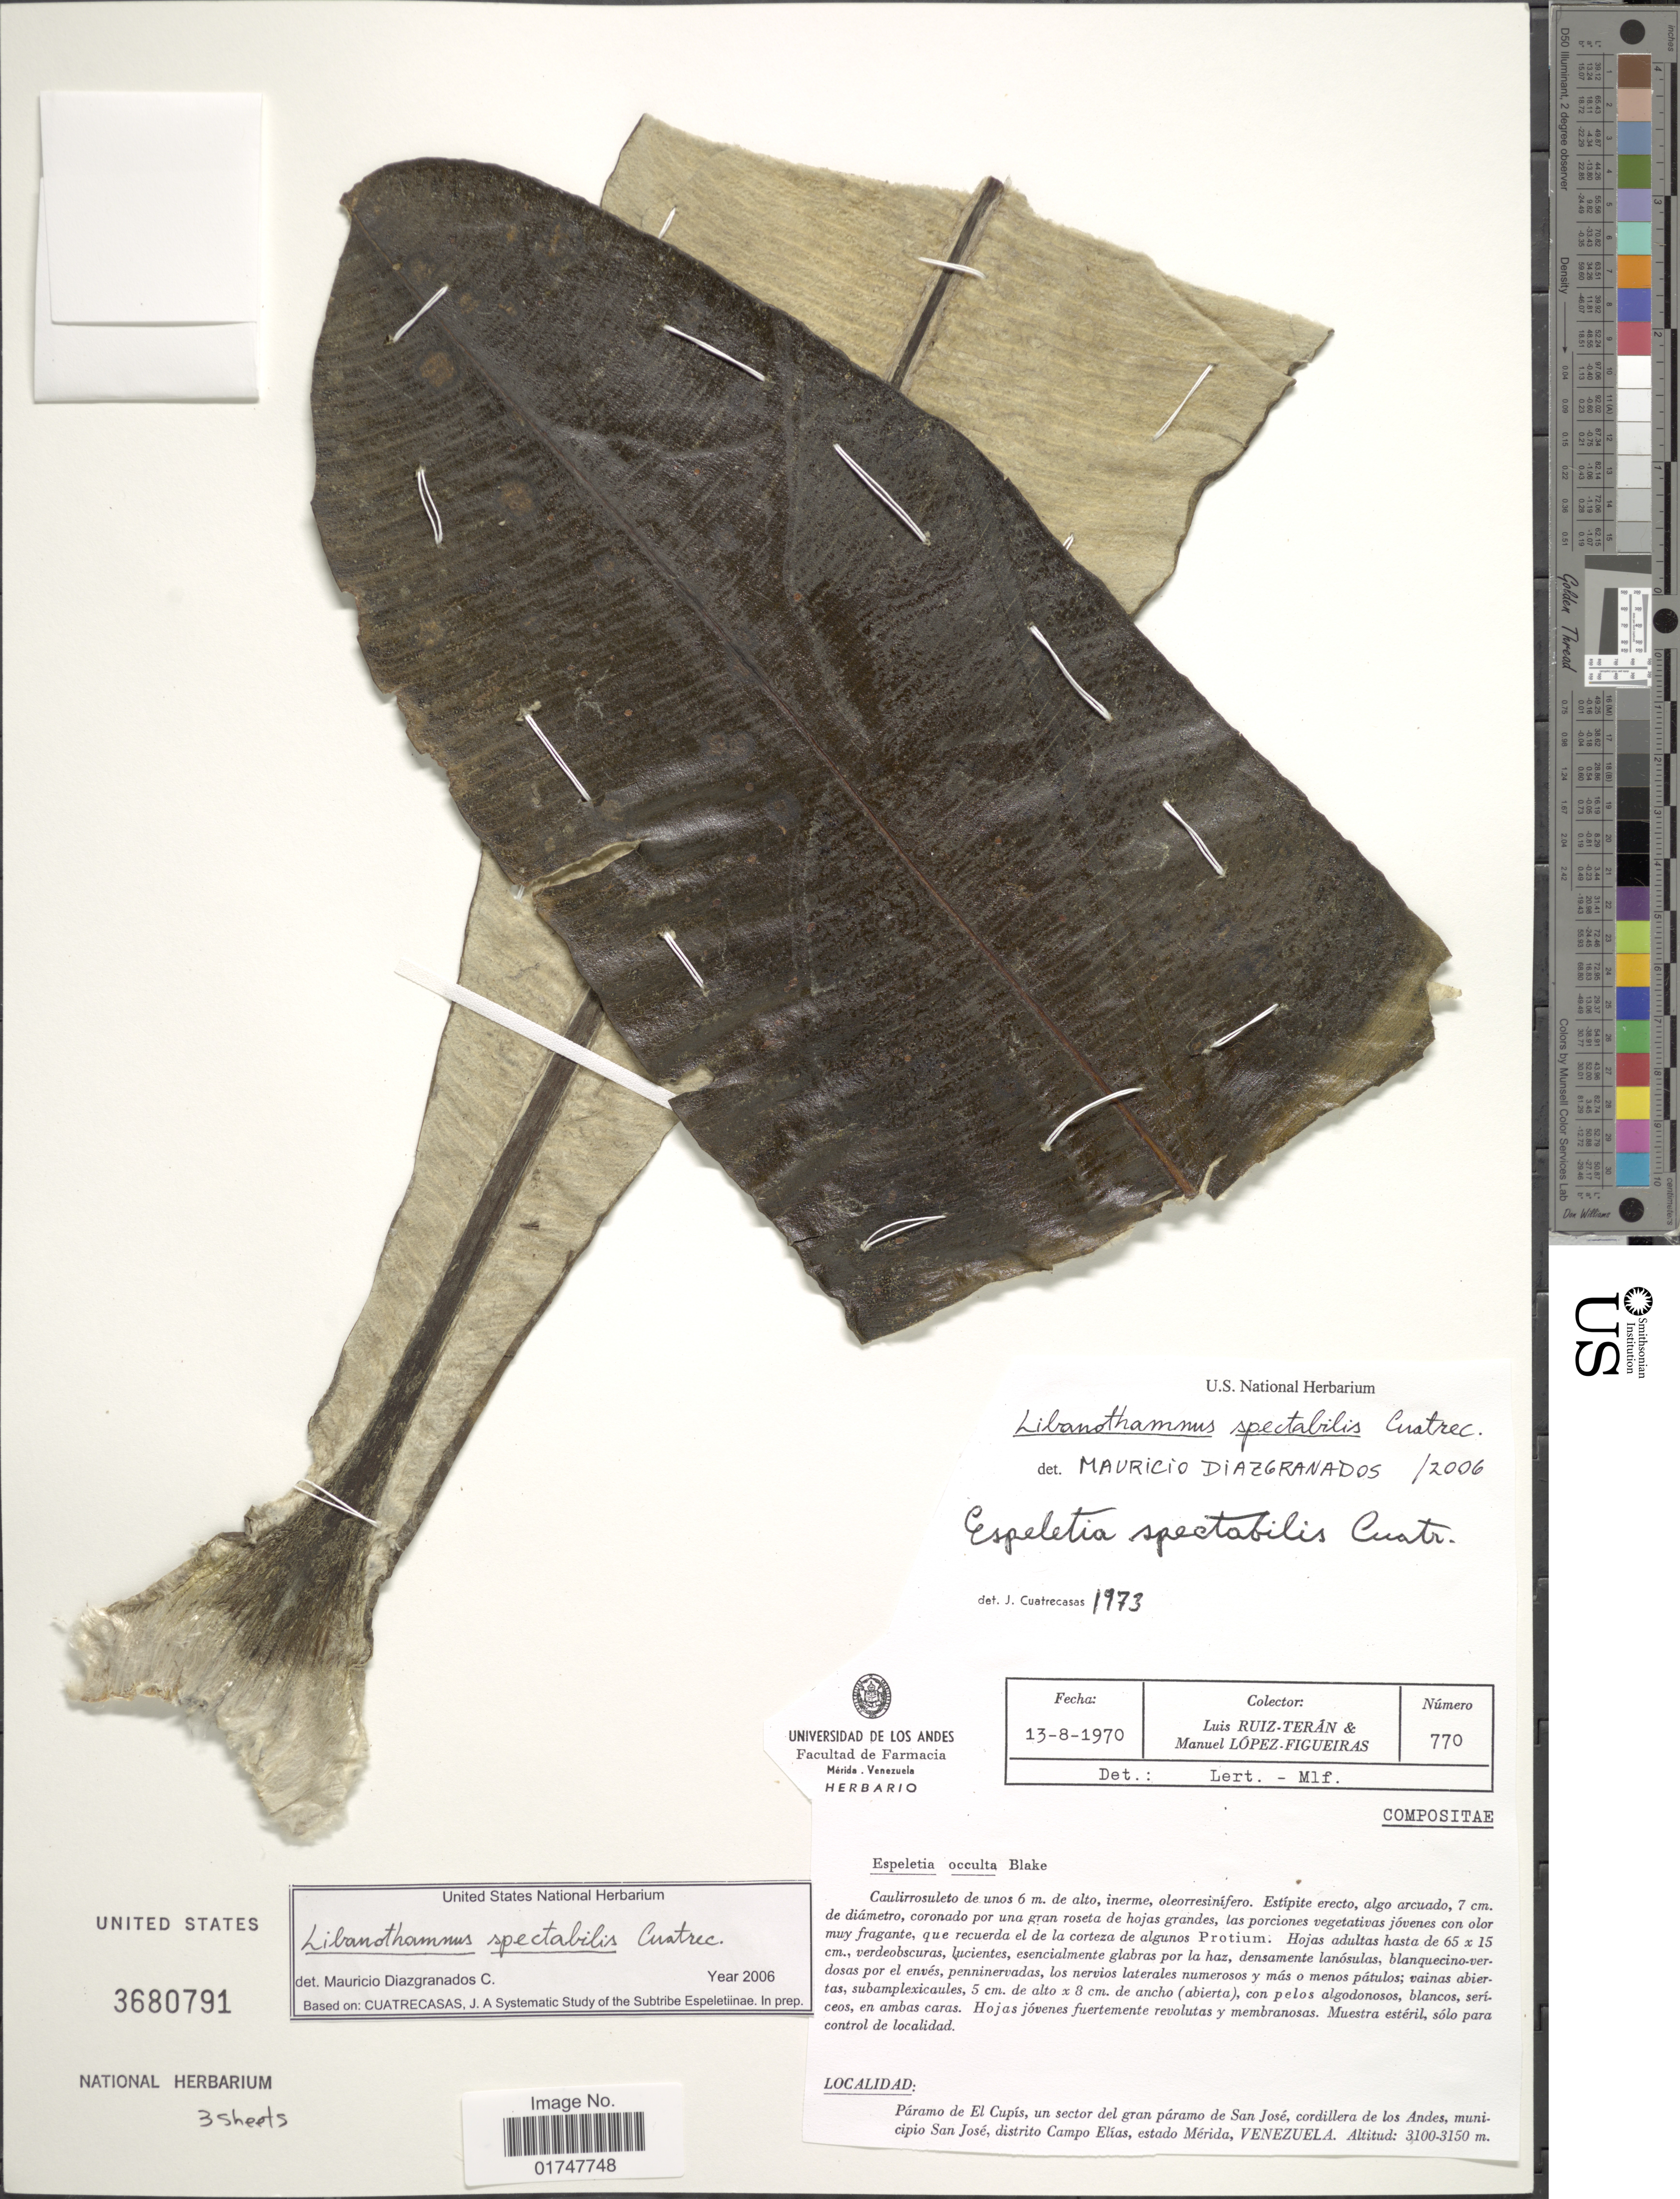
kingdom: Plantae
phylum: Tracheophyta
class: Magnoliopsida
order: Asterales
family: Asteraceae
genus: Libanothamnus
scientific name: Libanothamnus spectabilis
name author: (Cuatrec.) Cuatrec.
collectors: L. E. Ruíz-Terán & M. López Figueiras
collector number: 770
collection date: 1970-08-13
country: Venezuela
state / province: Mérida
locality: Páramo de El Cupís, un sector del gran páramo de San José, cordillera de los Andes, municipio San José, distrito Campo Elías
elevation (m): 3100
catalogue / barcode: US 3680791